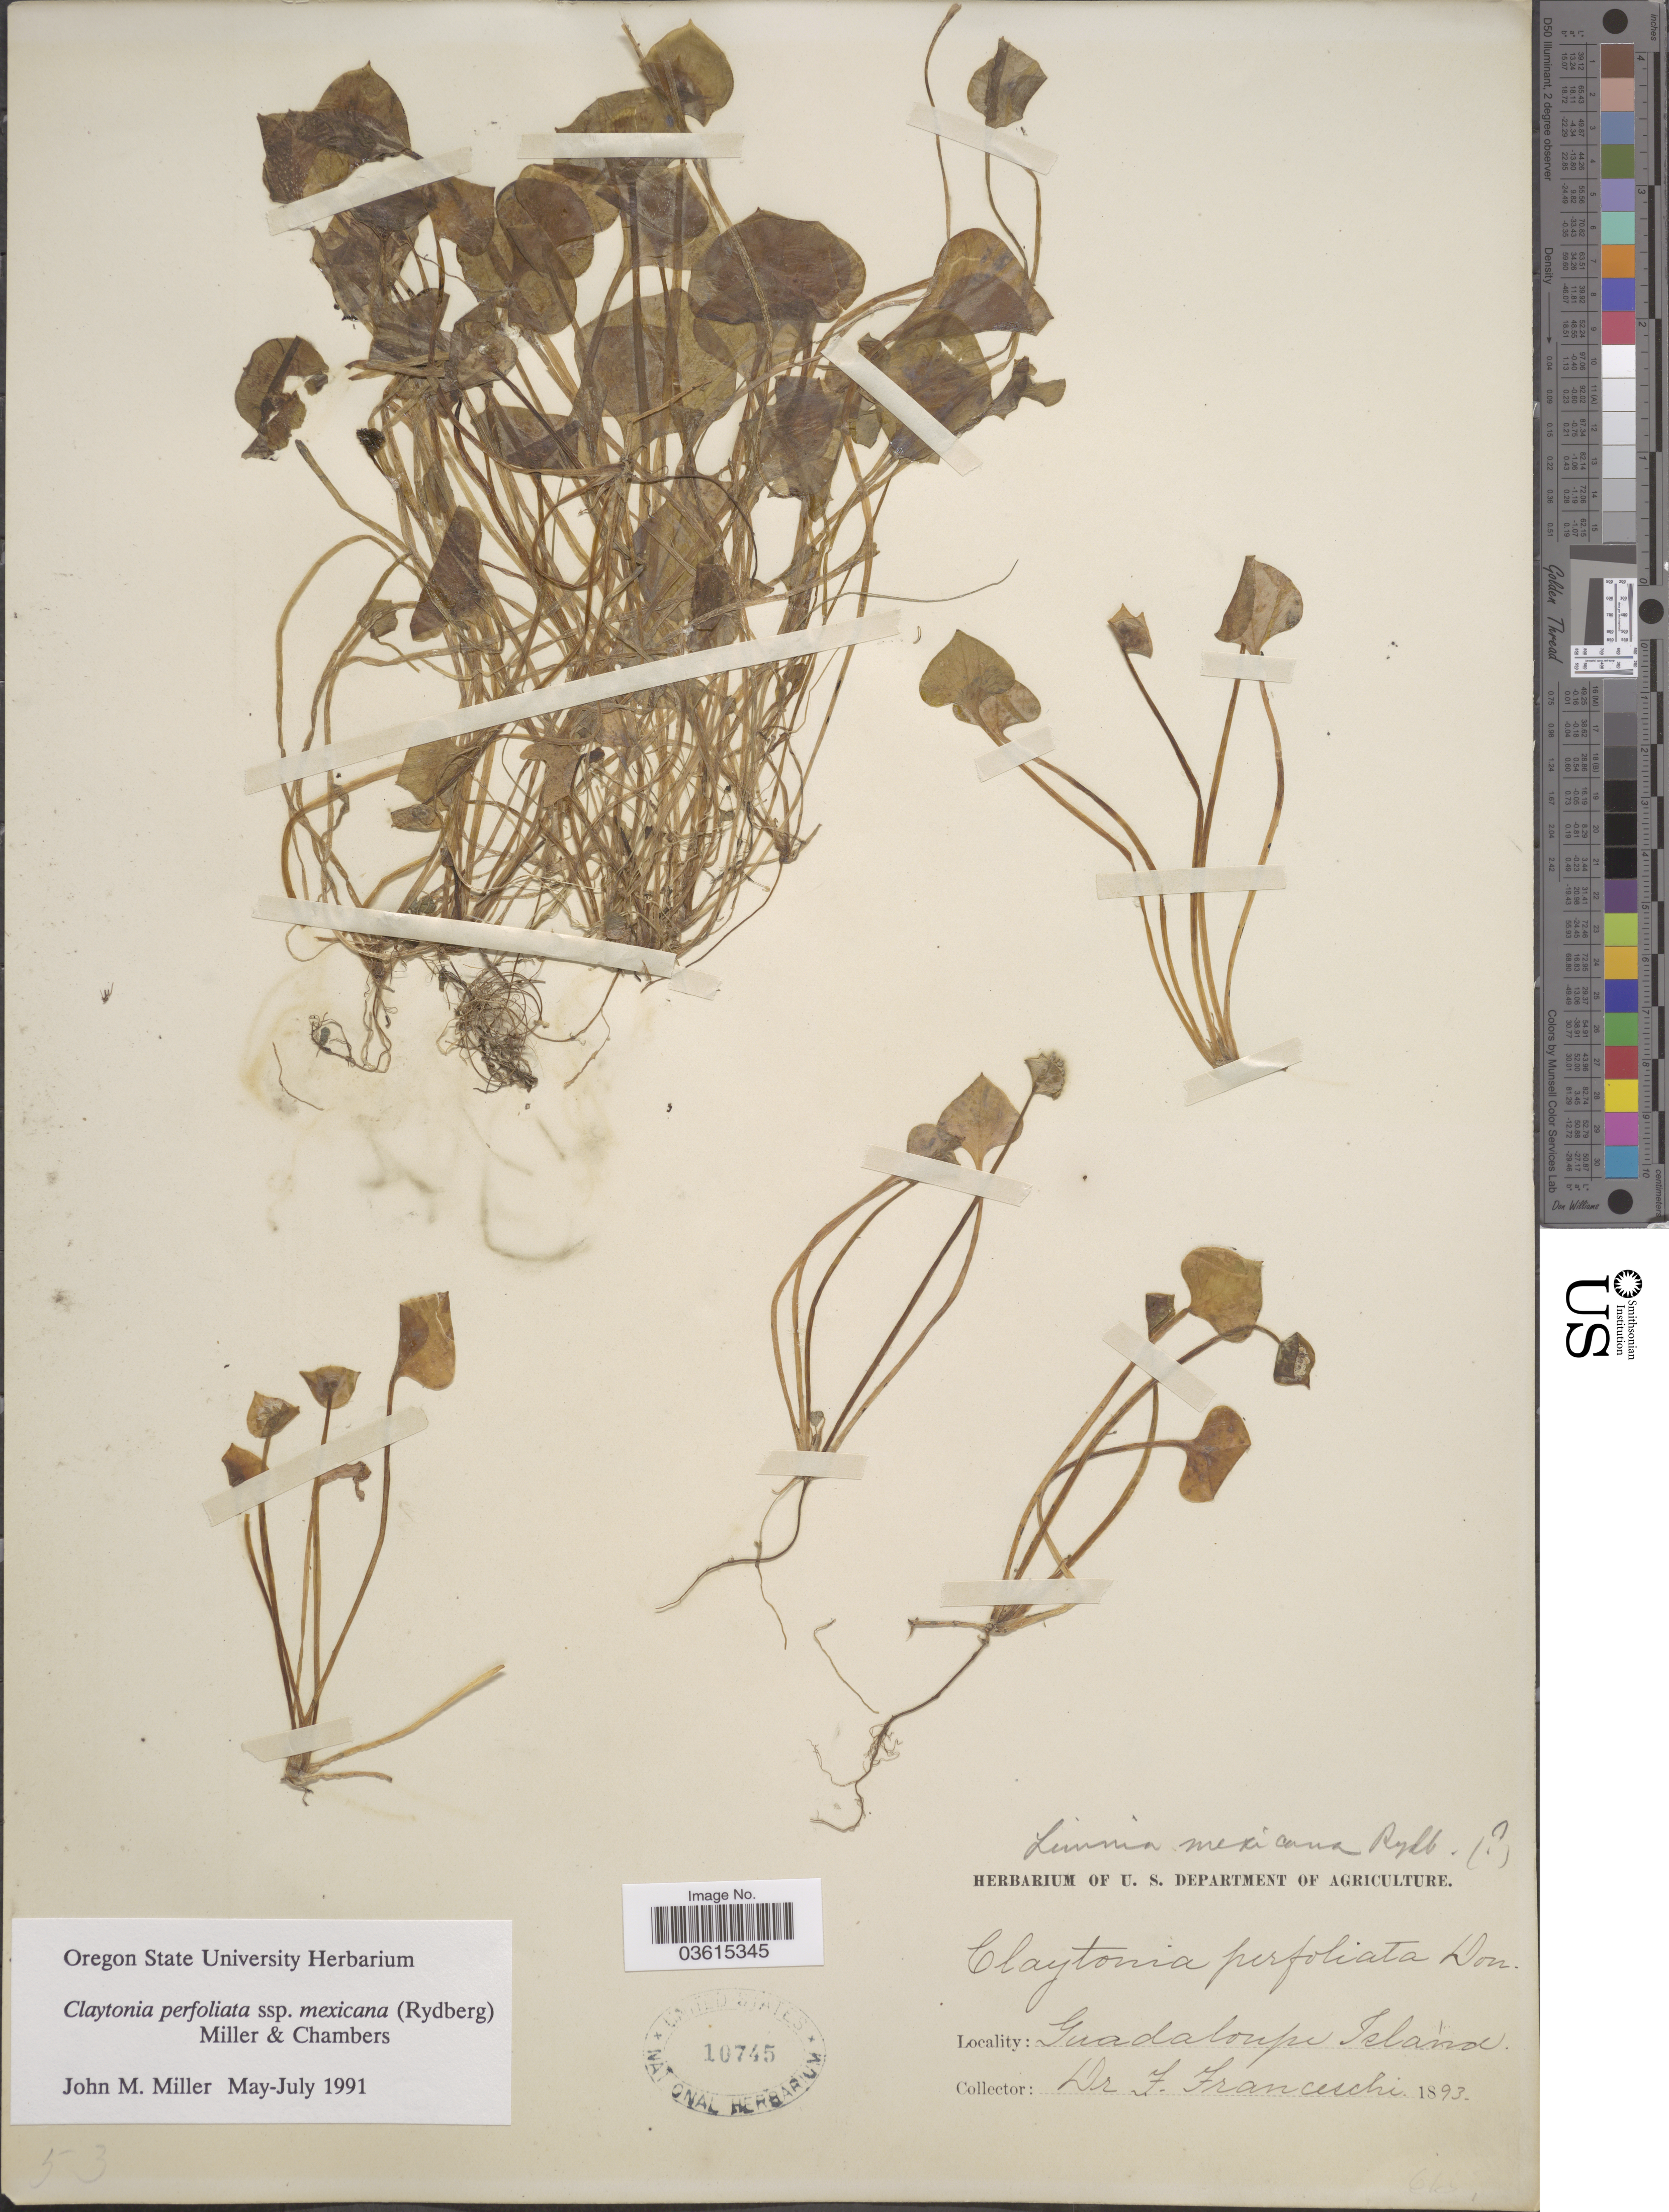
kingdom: Plantae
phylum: Tracheophyta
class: Magnoliopsida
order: Caryophyllales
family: Montiaceae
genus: Claytonia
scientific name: Claytonia perfoliata subsp. mexicana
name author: (Rydb.) Mill. & Chambers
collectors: F. Franceschi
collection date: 1893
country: Mexico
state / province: Baja California Norte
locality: Guadaloupe Island.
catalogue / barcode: US 10745